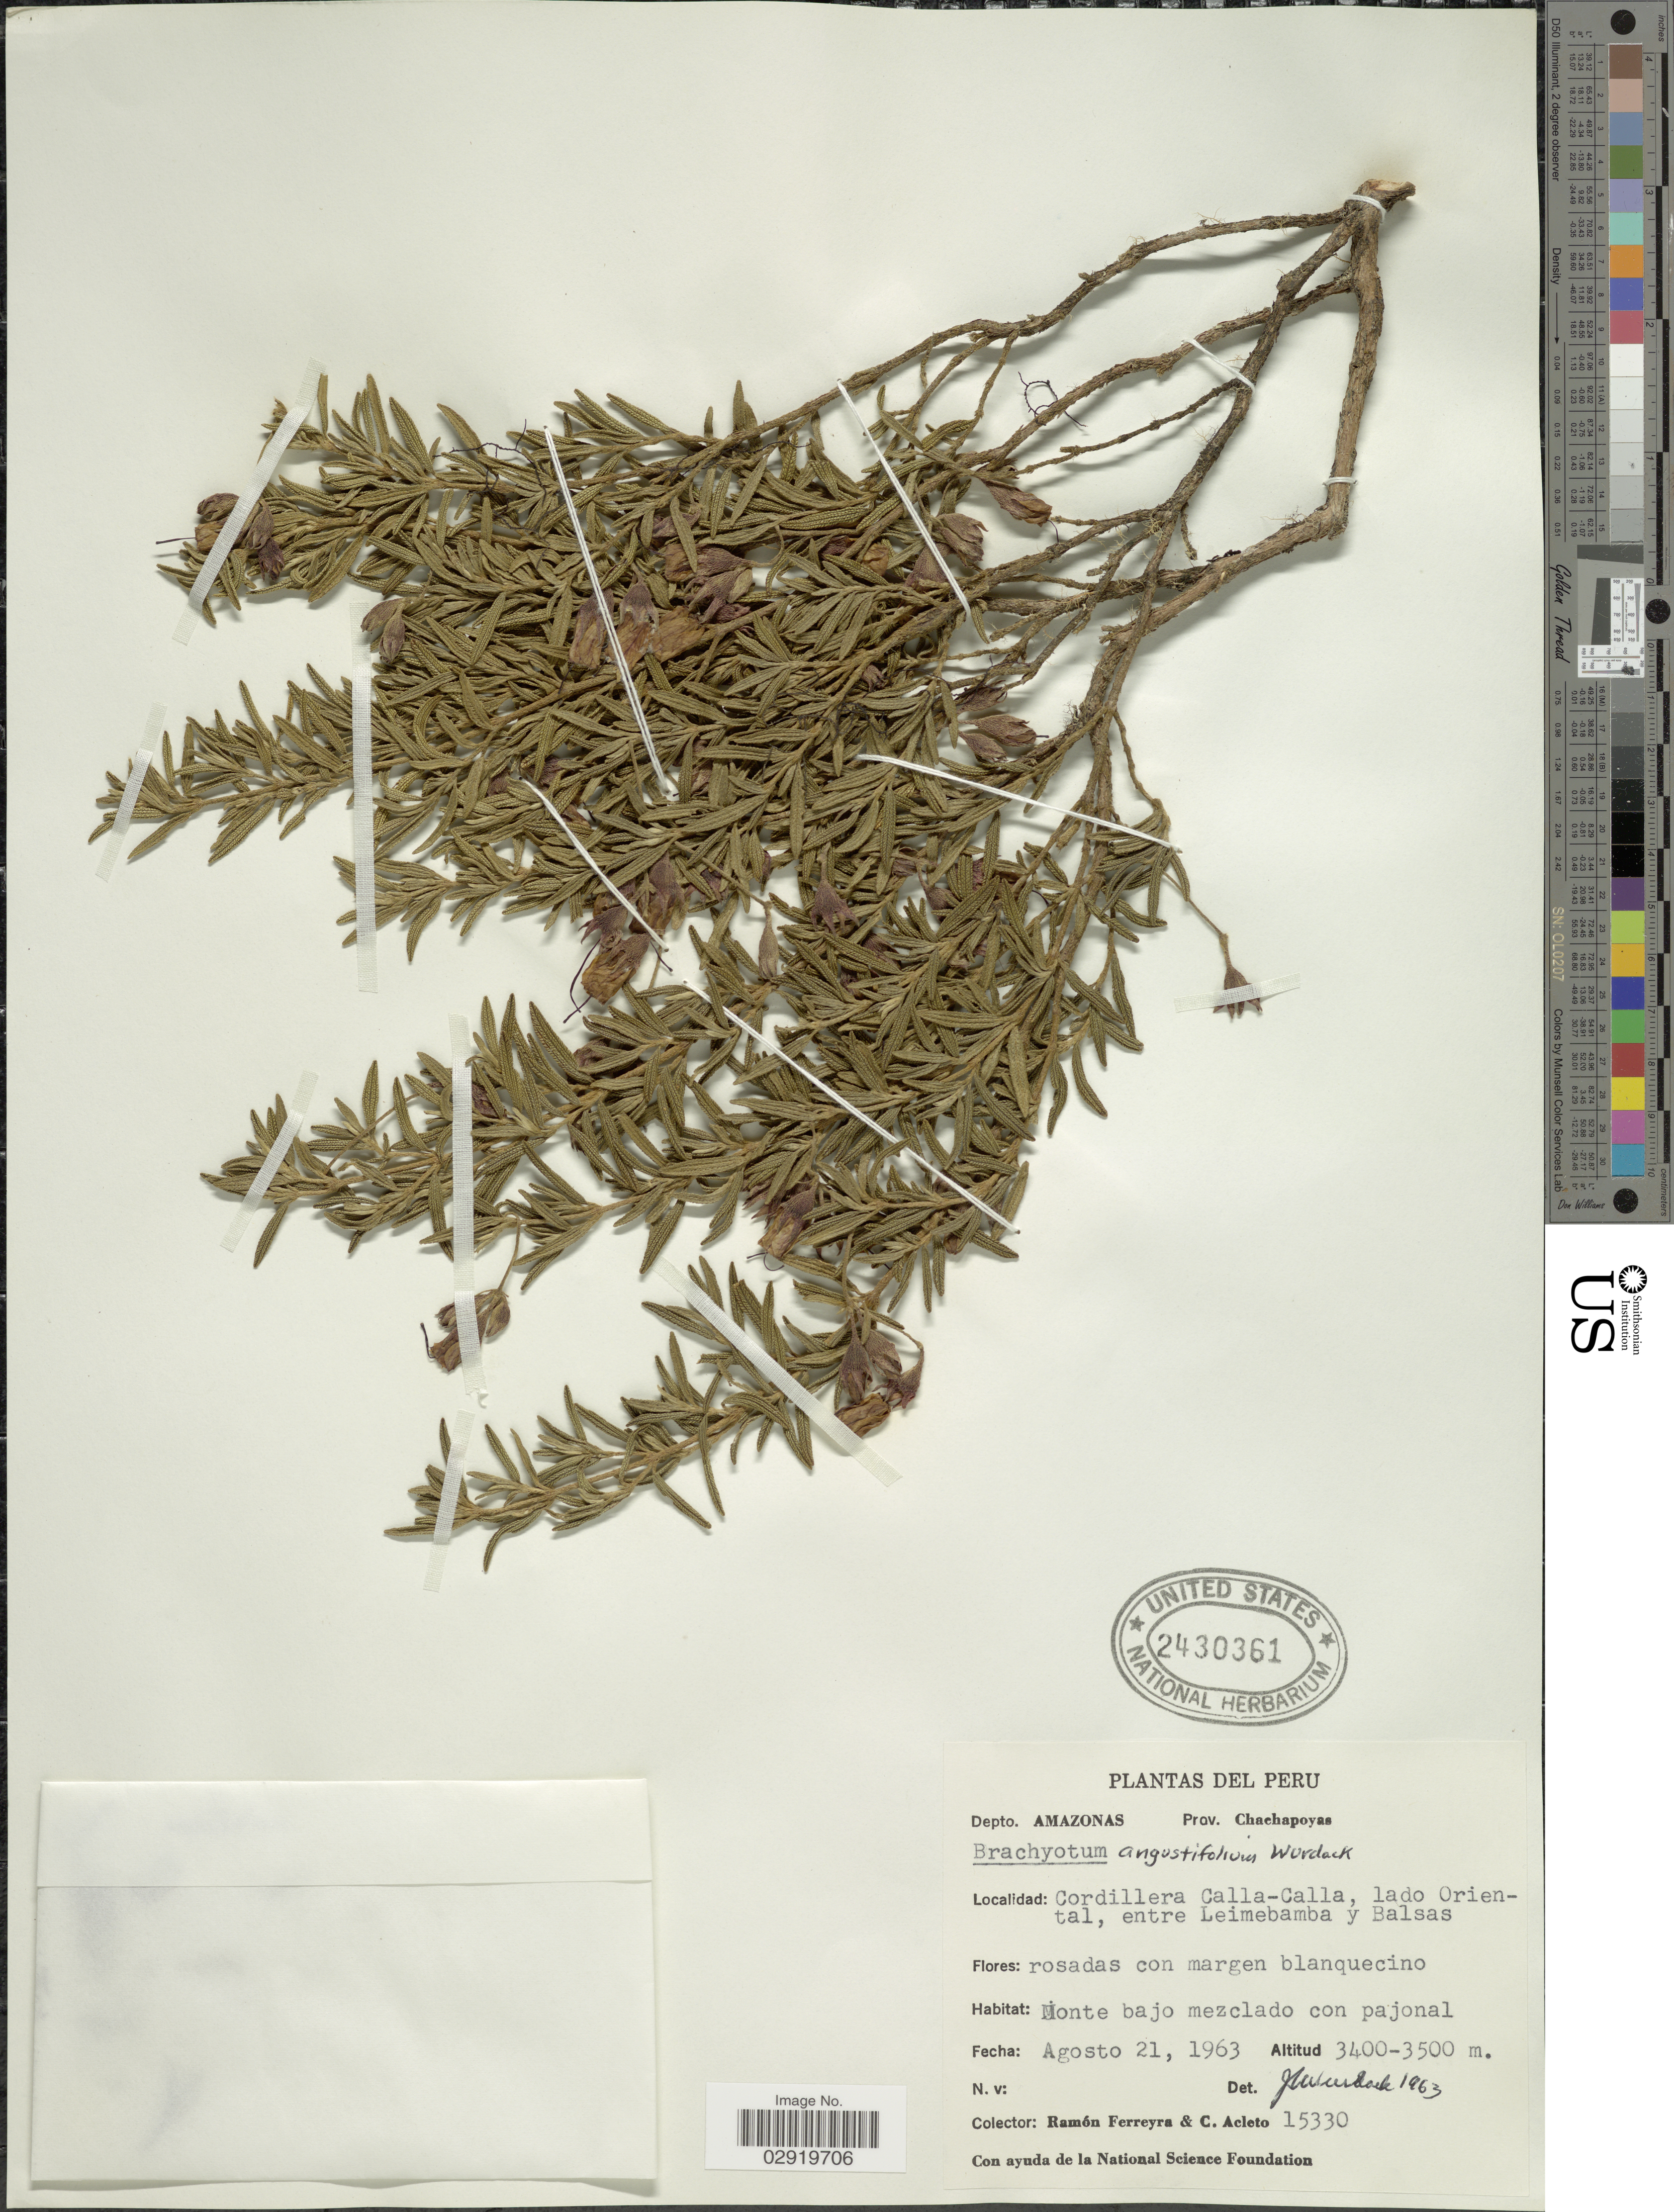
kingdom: Plantae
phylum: Tracheophyta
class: Magnoliopsida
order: Myrtales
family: Melastomataceae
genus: Brachyotum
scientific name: Brachyotum angustifolium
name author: Wurdack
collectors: R. A. Ferreyra & C. Acleto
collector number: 15330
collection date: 1963-08-21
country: Peru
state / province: Amazonas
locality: Depto. Amazonas. Prov. Chachapoyas. Cordillera Calla-Calla, lado Oriental, entre Leimebamba y Balsas.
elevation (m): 3400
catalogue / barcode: US 2430361